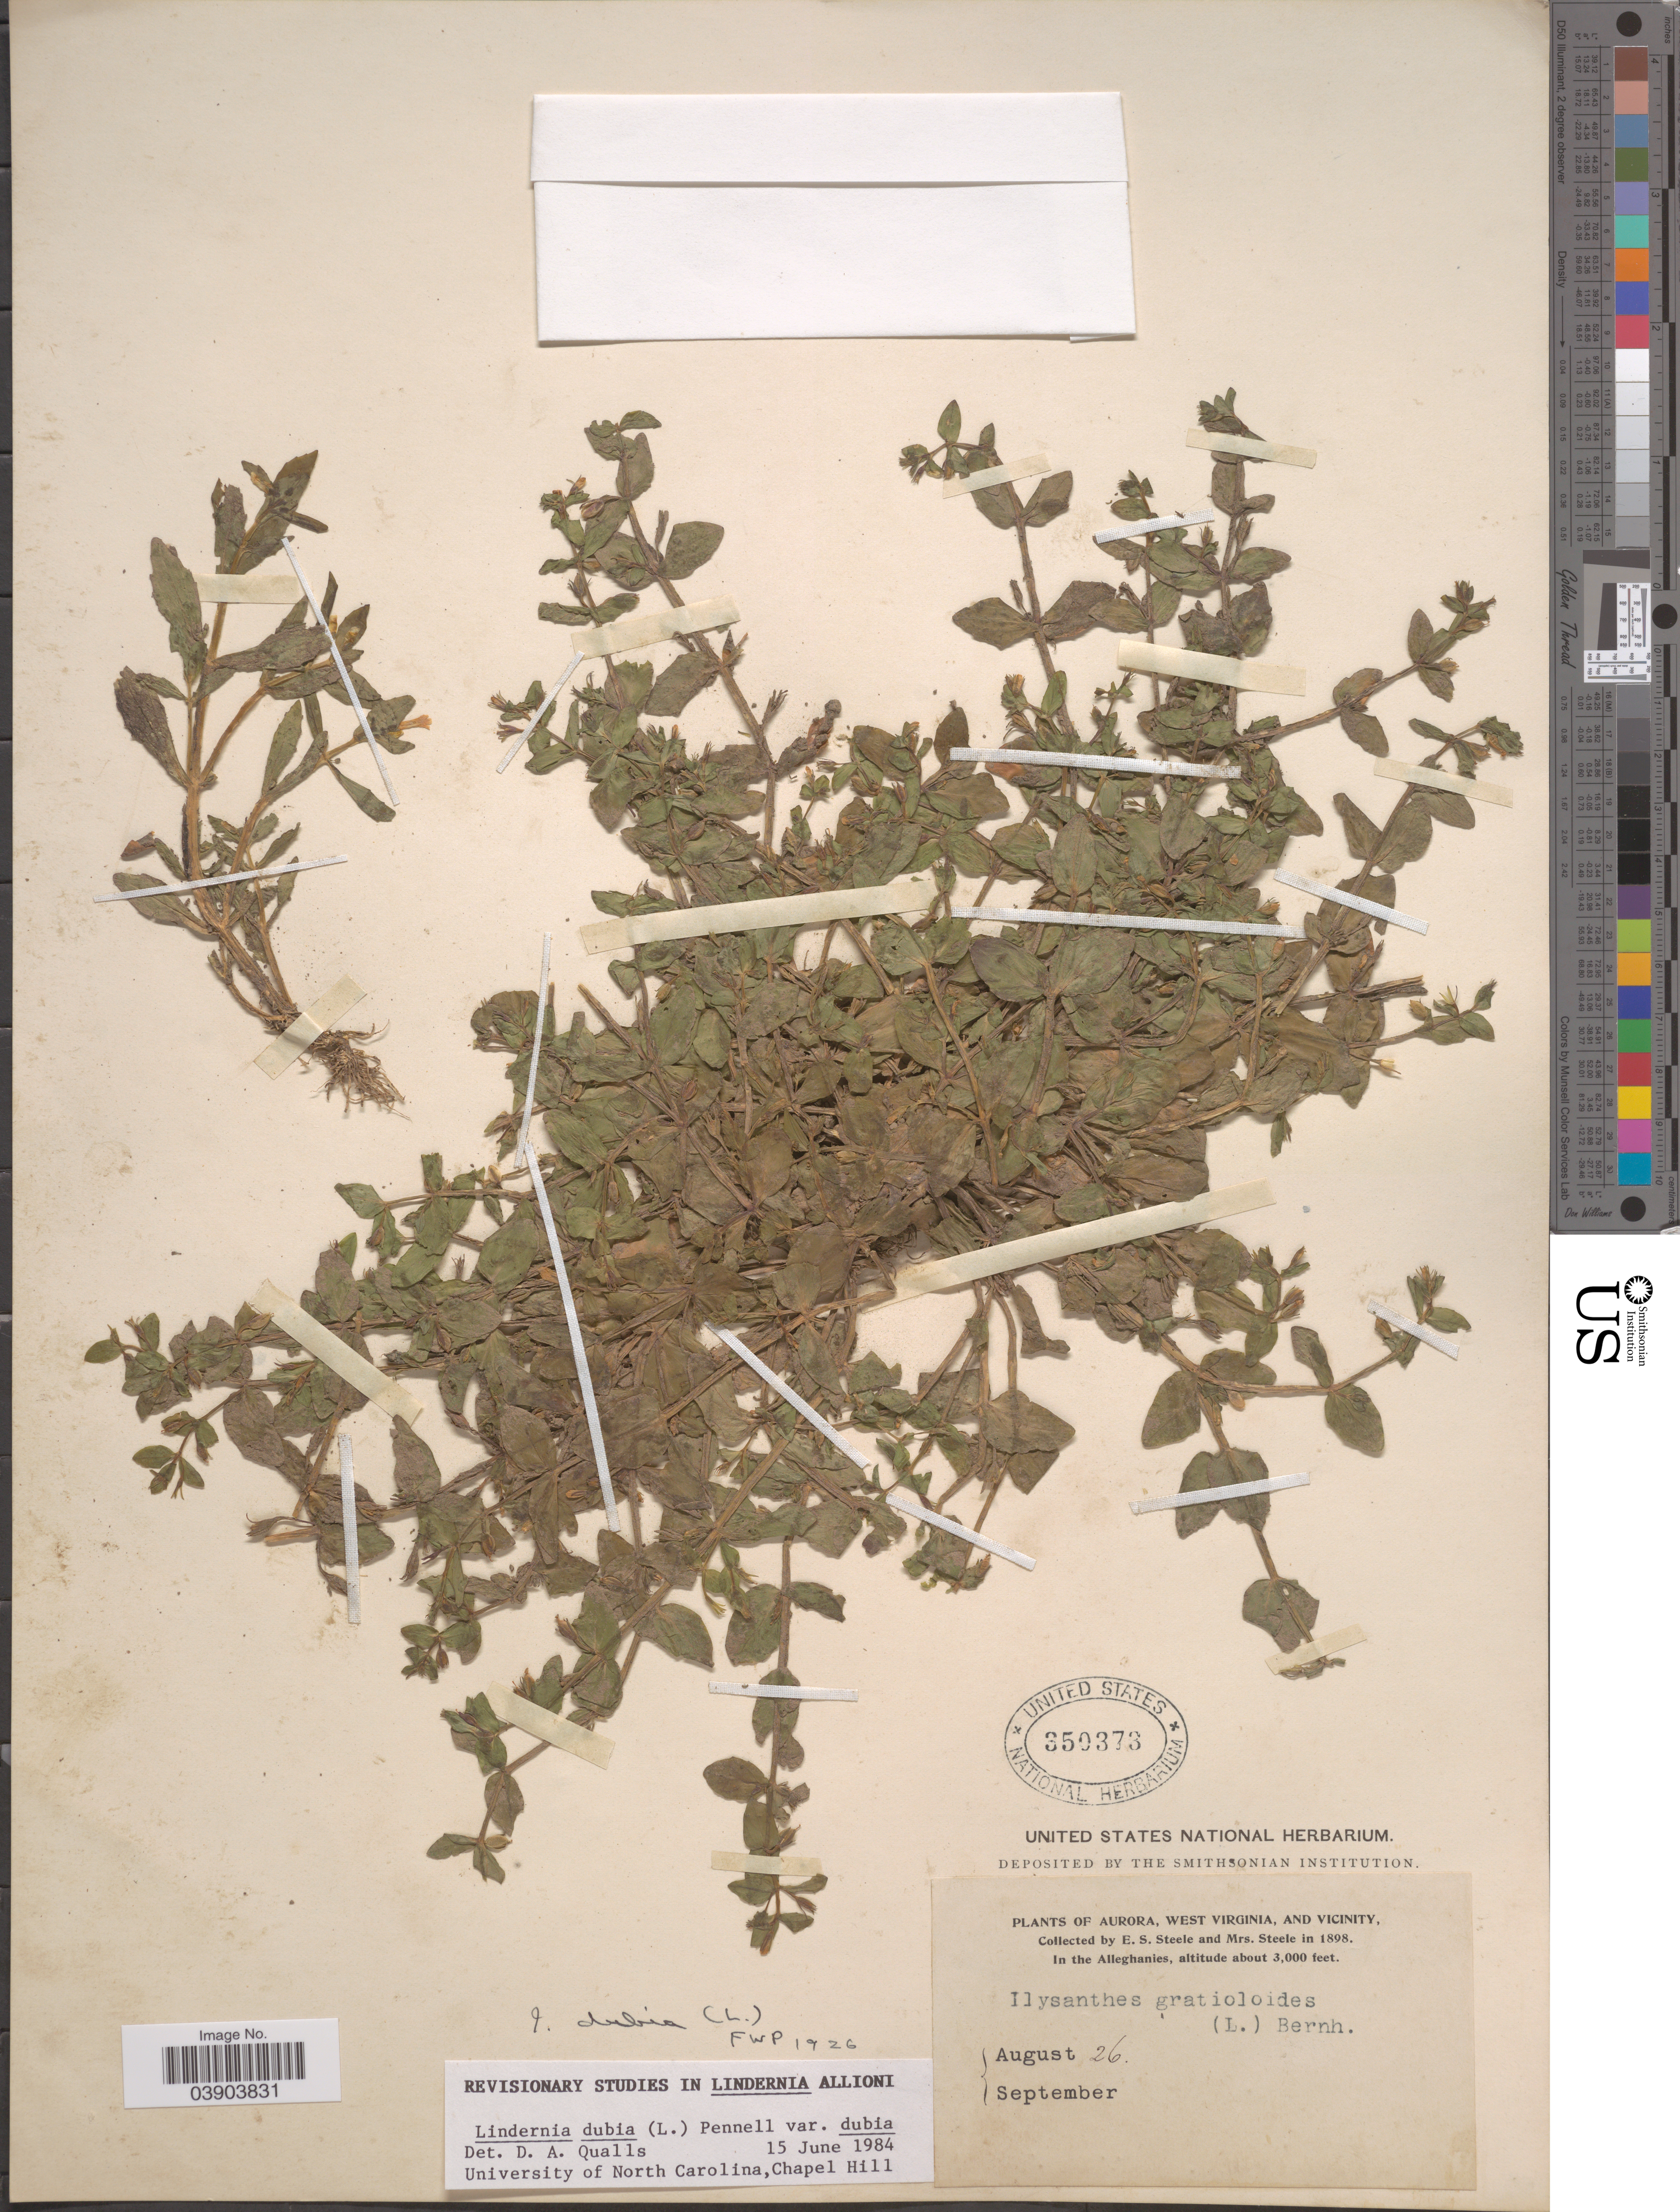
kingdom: Plantae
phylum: Tracheophyta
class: Magnoliopsida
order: Lamiales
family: Linderniaceae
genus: Lindernia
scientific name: Lindernia dubia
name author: (L.) Pennell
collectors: E. Steele & Mrs. E. S. Steele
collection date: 1898-08-26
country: United States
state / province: West Virginia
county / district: Preston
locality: Aurora, West Virginia, and vicinity. In the Alleghanies.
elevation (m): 914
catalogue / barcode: US 350373